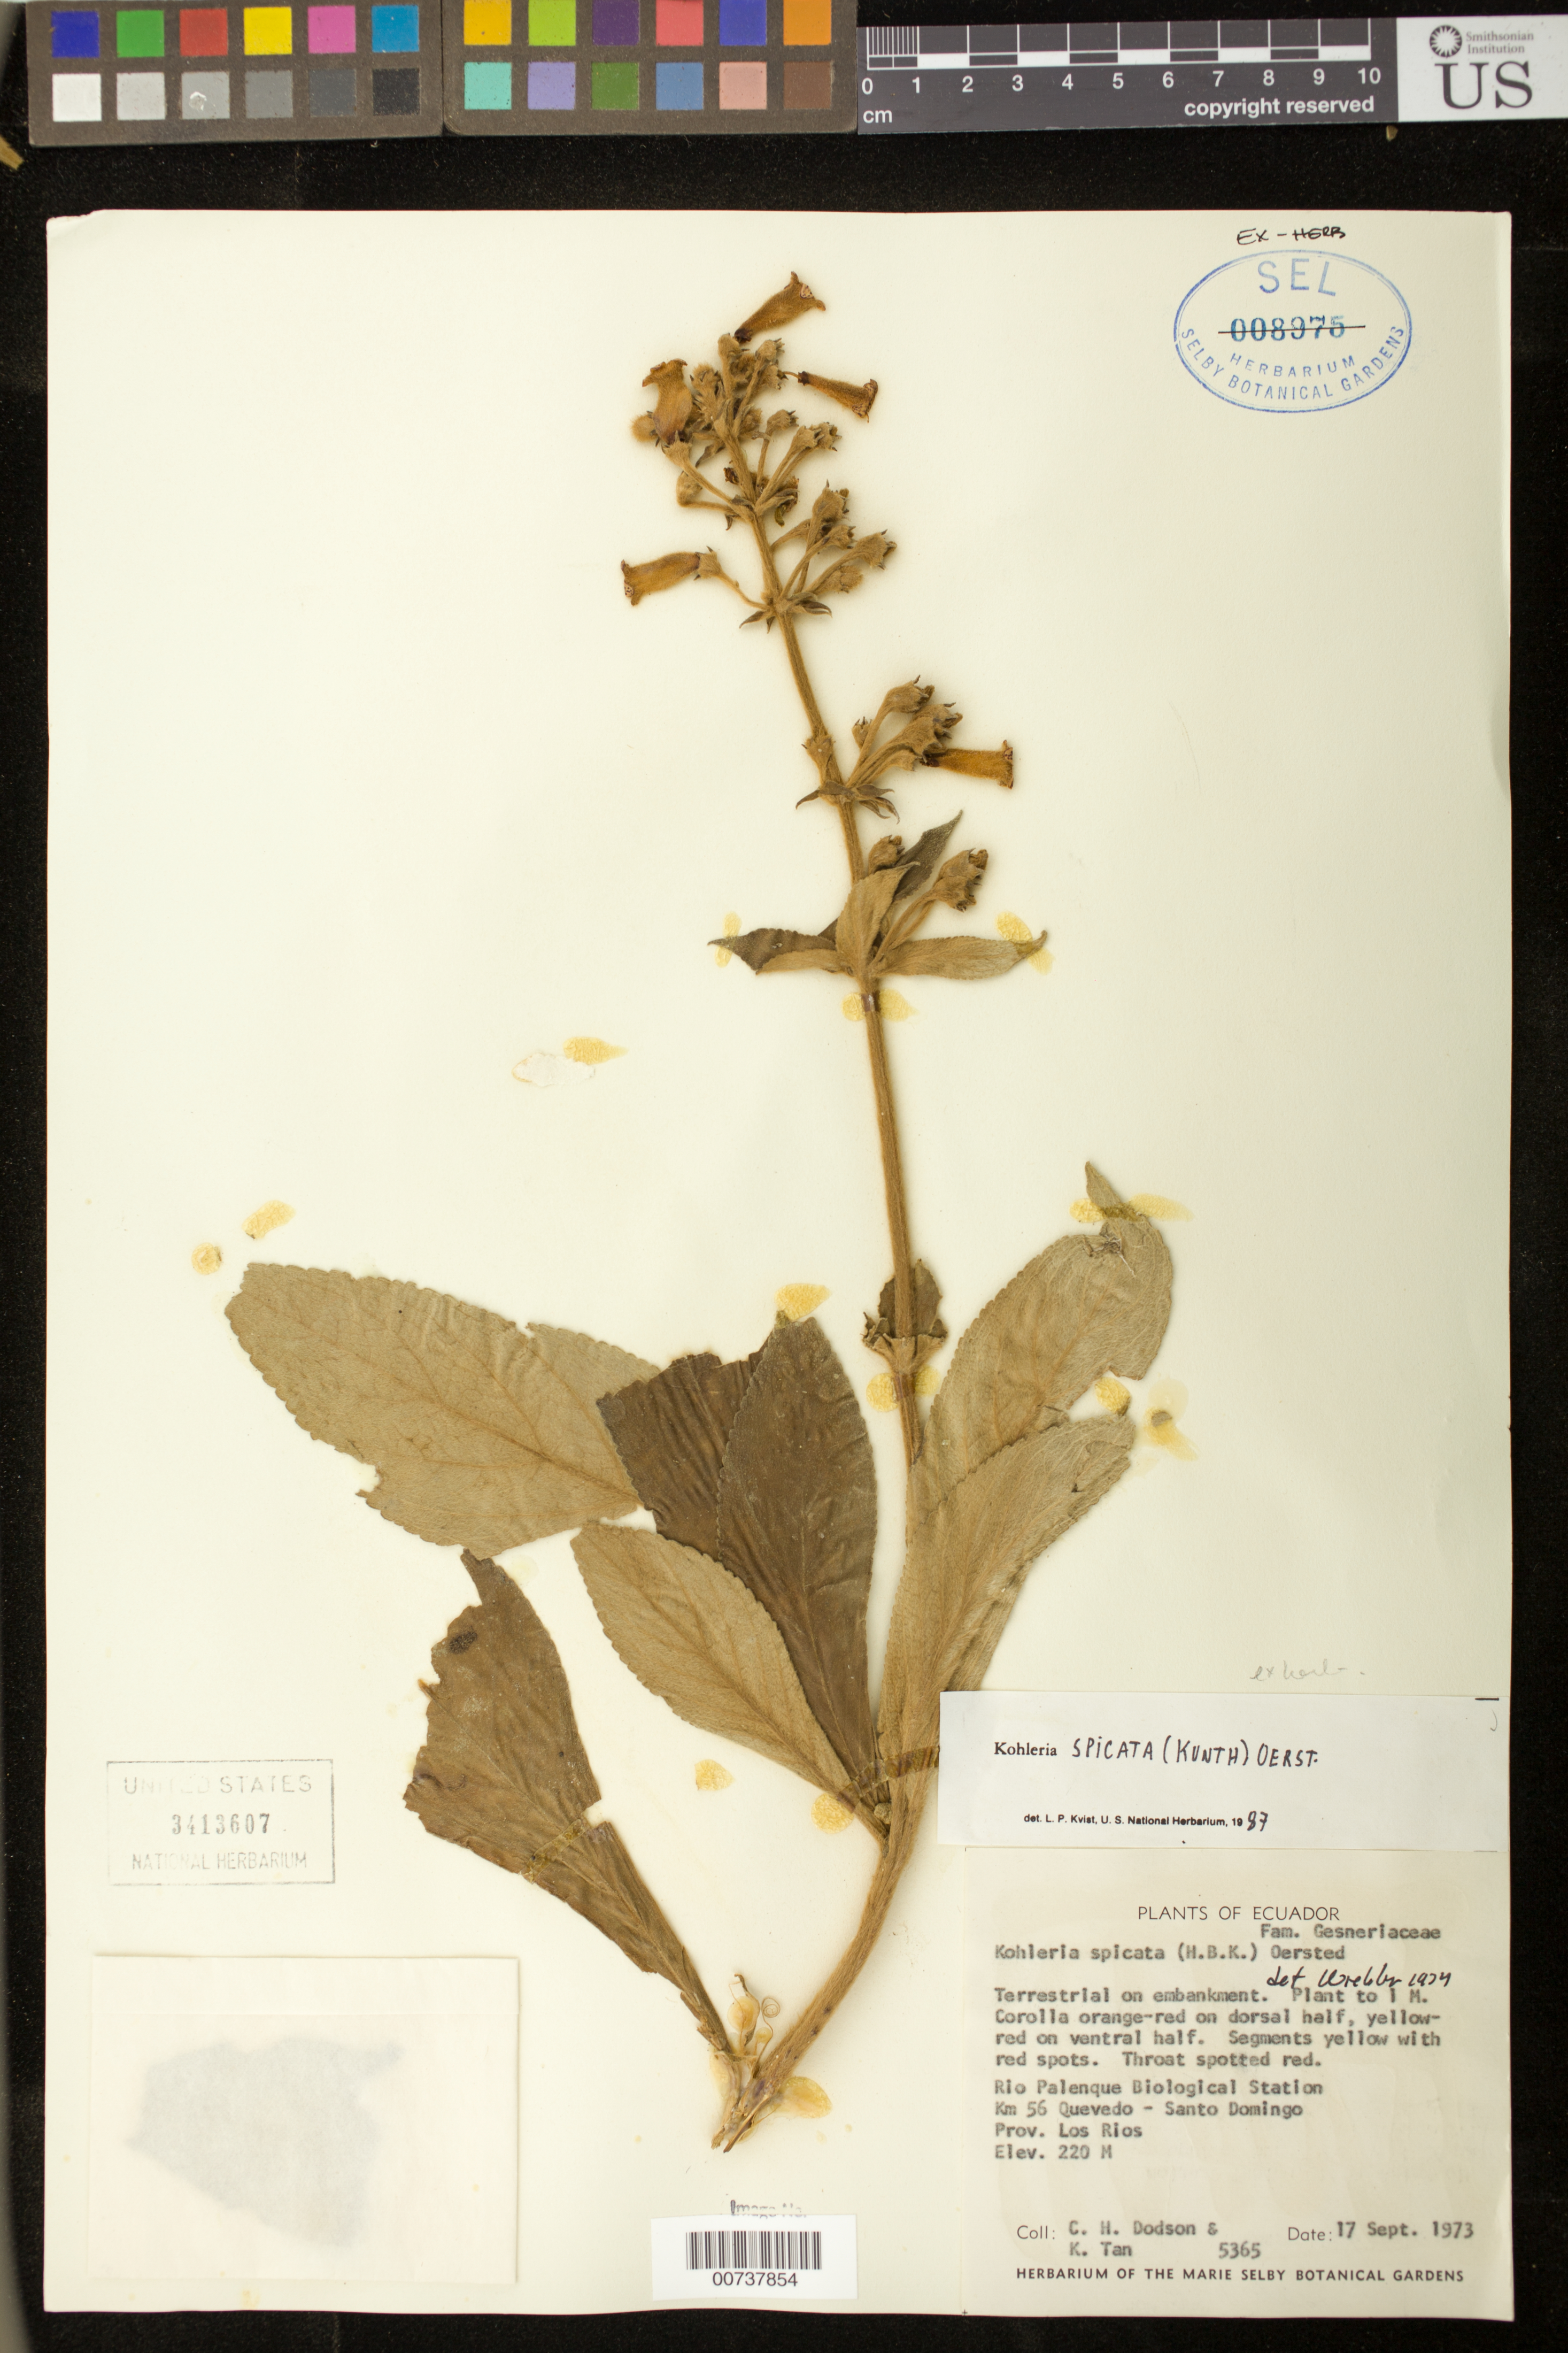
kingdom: Plantae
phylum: Tracheophyta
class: Magnoliopsida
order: Lamiales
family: Gesneriaceae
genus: Kohleria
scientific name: Kohleria spicata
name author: (Kunth) Oerst.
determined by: Kvist, L. P., (US), Smithsonian Institution - National Museum of Natural History (UNITED STATES)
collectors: C. H. Dodson & K. Tan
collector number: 5365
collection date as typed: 17 Sep 1973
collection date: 1973-09-17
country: Ecuador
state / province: Los Ríos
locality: Rio Palenque Biological Station, Km 56, Quevedo - Sto. Domingo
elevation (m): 220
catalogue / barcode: US 3413607